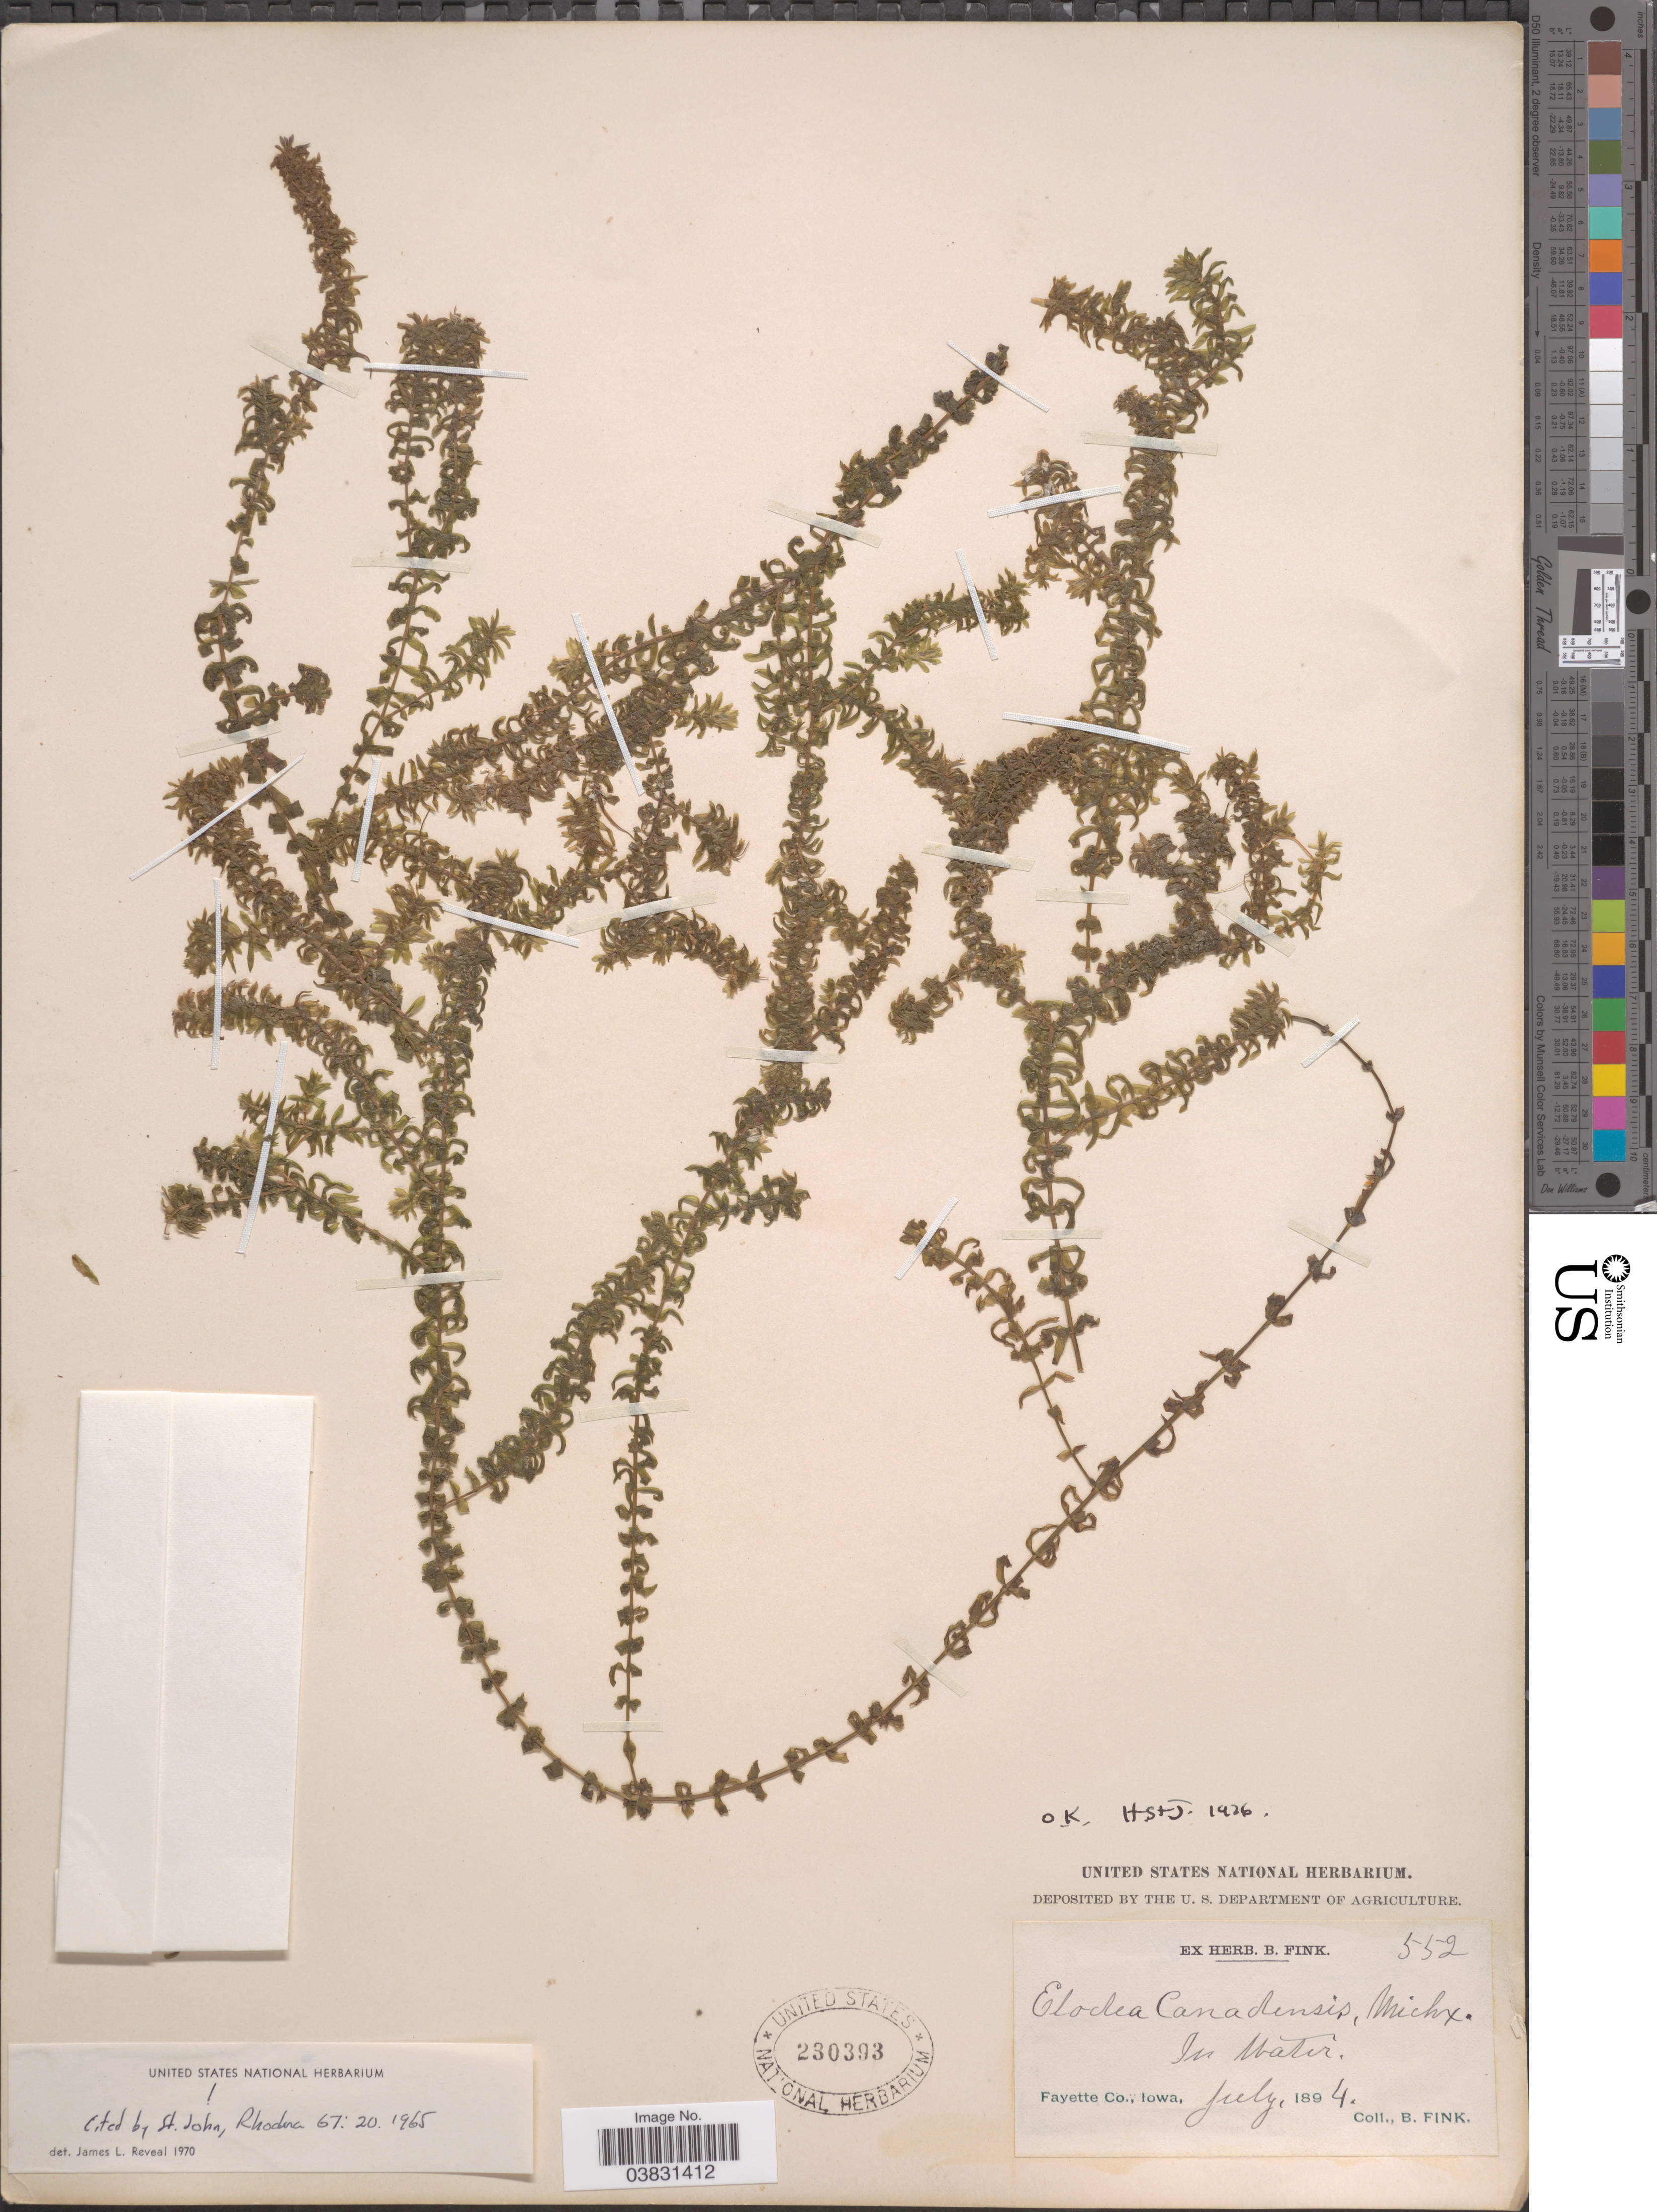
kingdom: Plantae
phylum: Tracheophyta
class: Liliopsida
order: Alismatales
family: Hydrocharitaceae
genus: Elodea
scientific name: Elodea canadensis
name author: Michx.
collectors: B. Fink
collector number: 552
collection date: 1894-07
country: United States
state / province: Iowa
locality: Fayette Co.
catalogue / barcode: US 230393